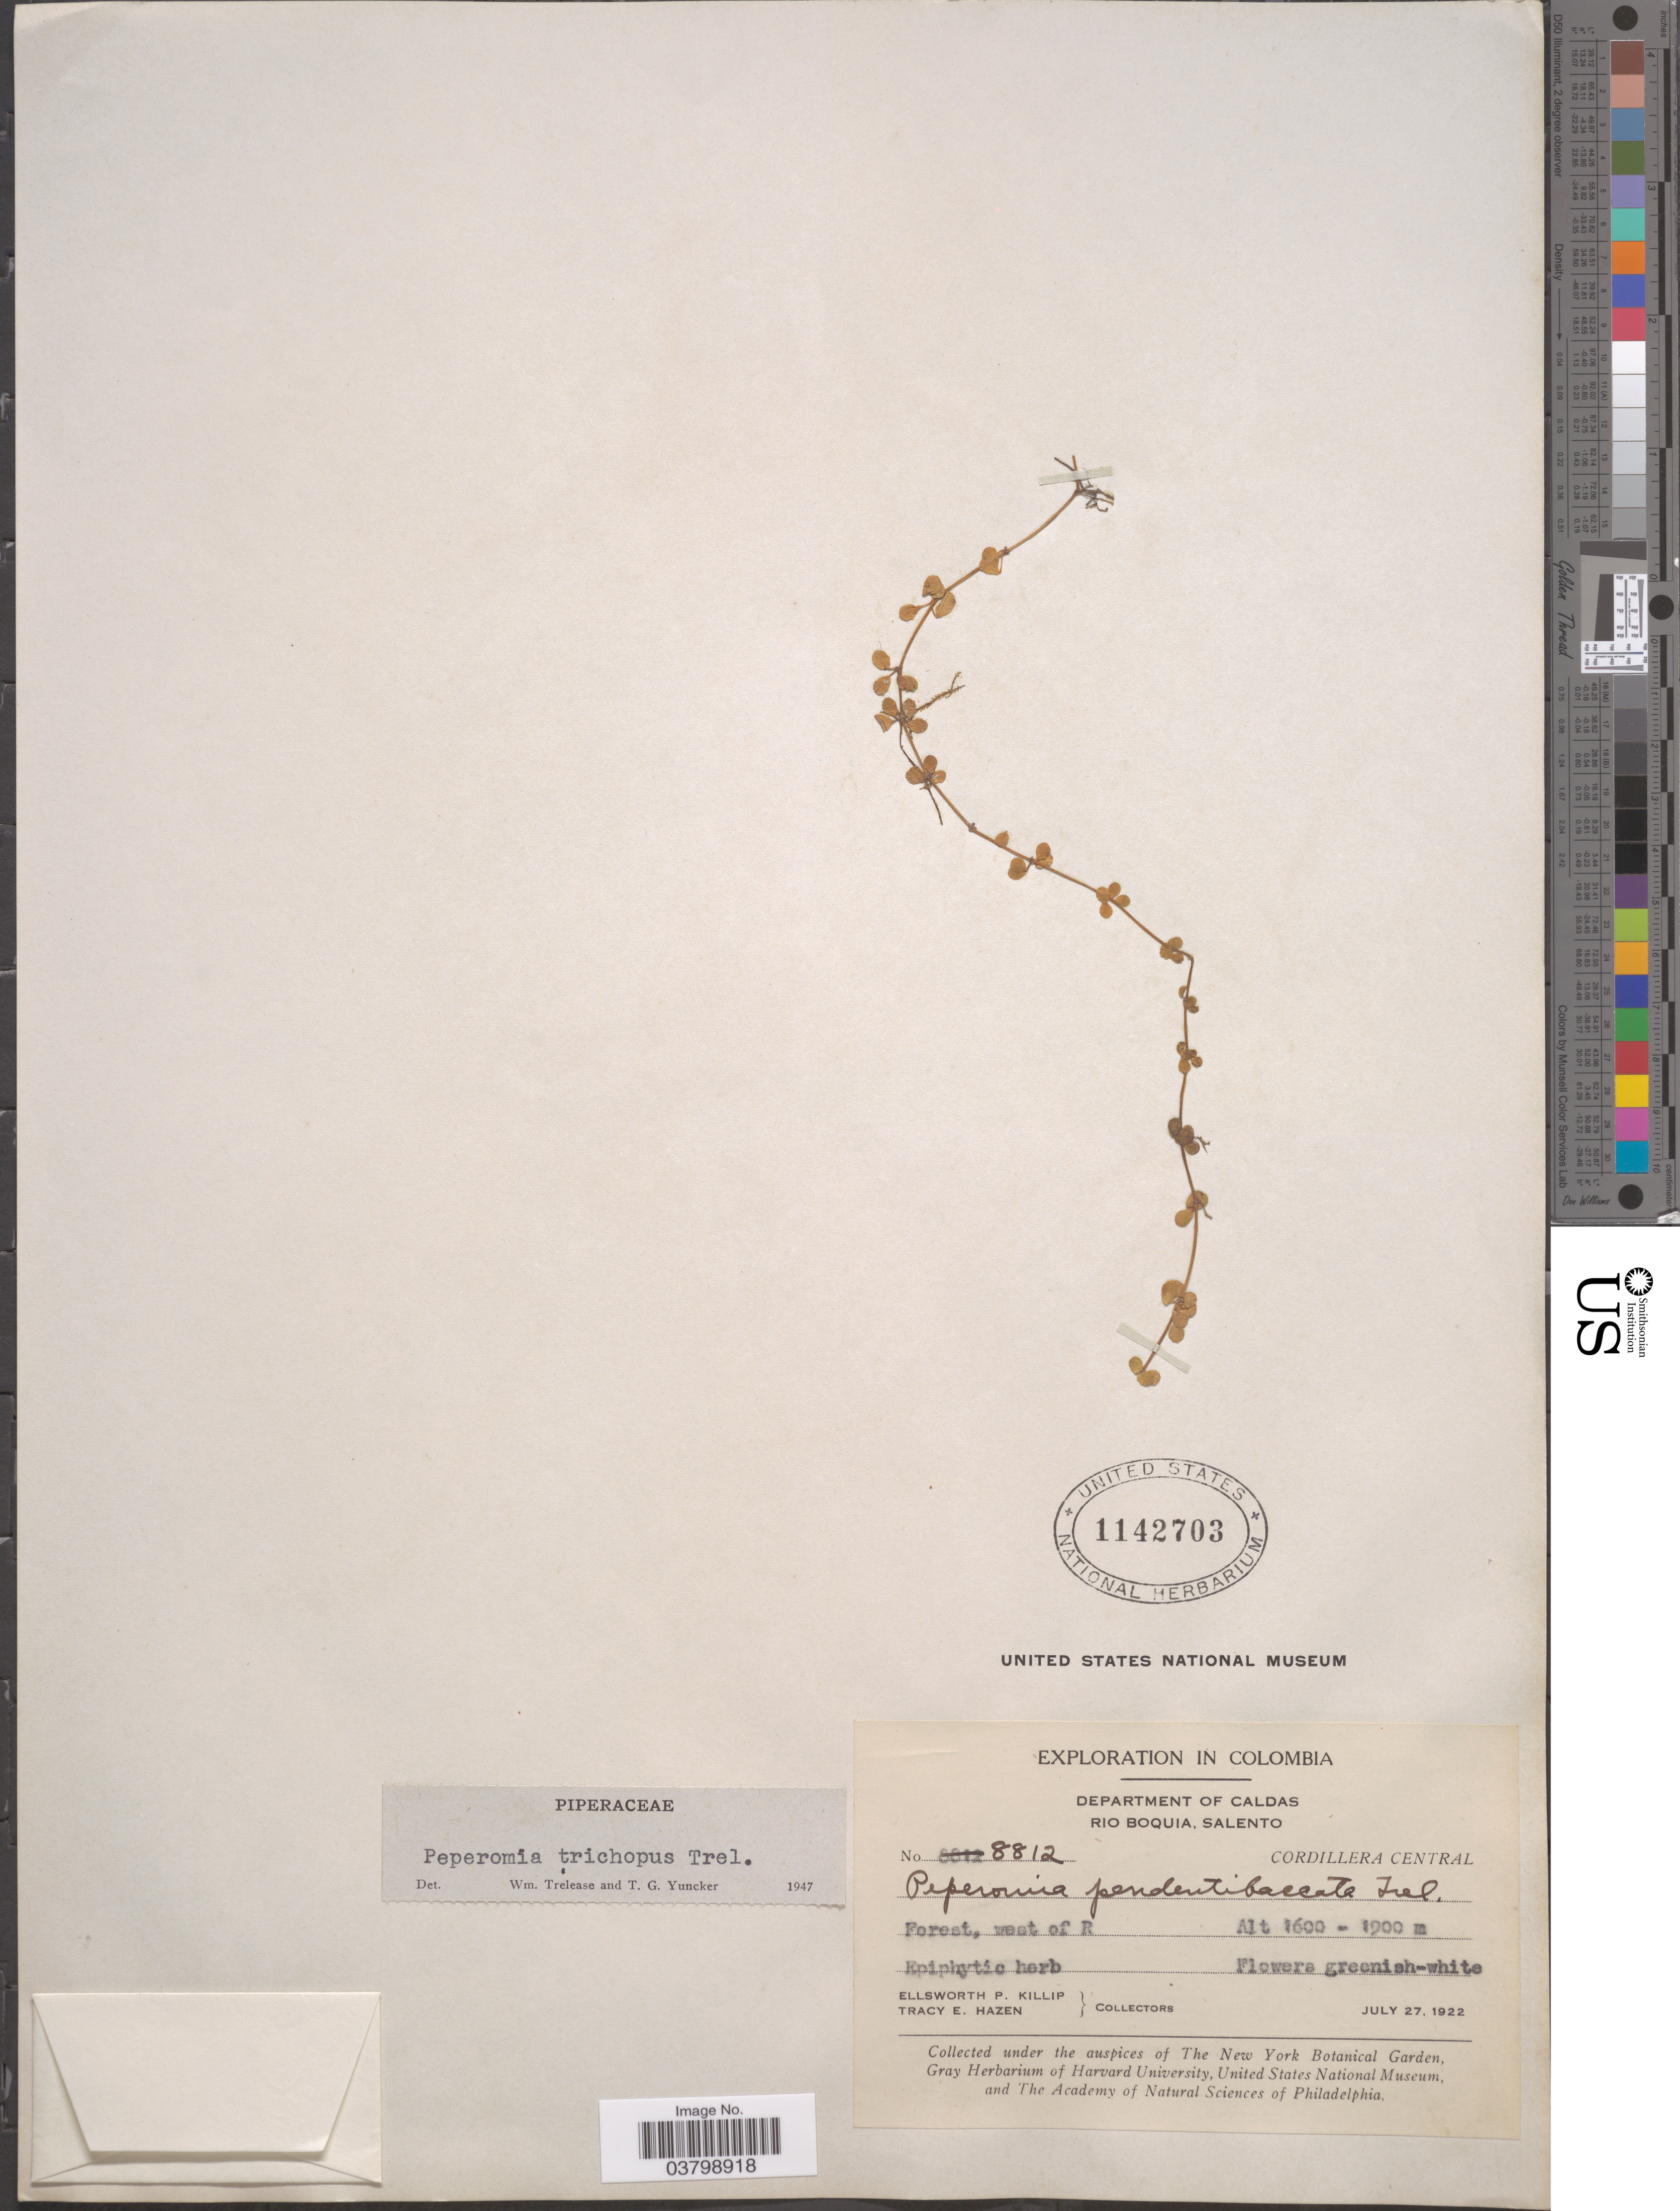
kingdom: Plantae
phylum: Tracheophyta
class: Magnoliopsida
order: Piperales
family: Piperaceae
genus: Peperomia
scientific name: Peperomia trichopus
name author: Trel. in J.F. Macbr.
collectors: E. P. Killip & T. E. Hazen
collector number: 8812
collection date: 1922-07-27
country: Colombia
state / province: Caldas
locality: Department of Caldas. Rio Boquia, Salento. Cordillera Central. Forest, west of R.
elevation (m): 1600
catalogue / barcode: US 1142703